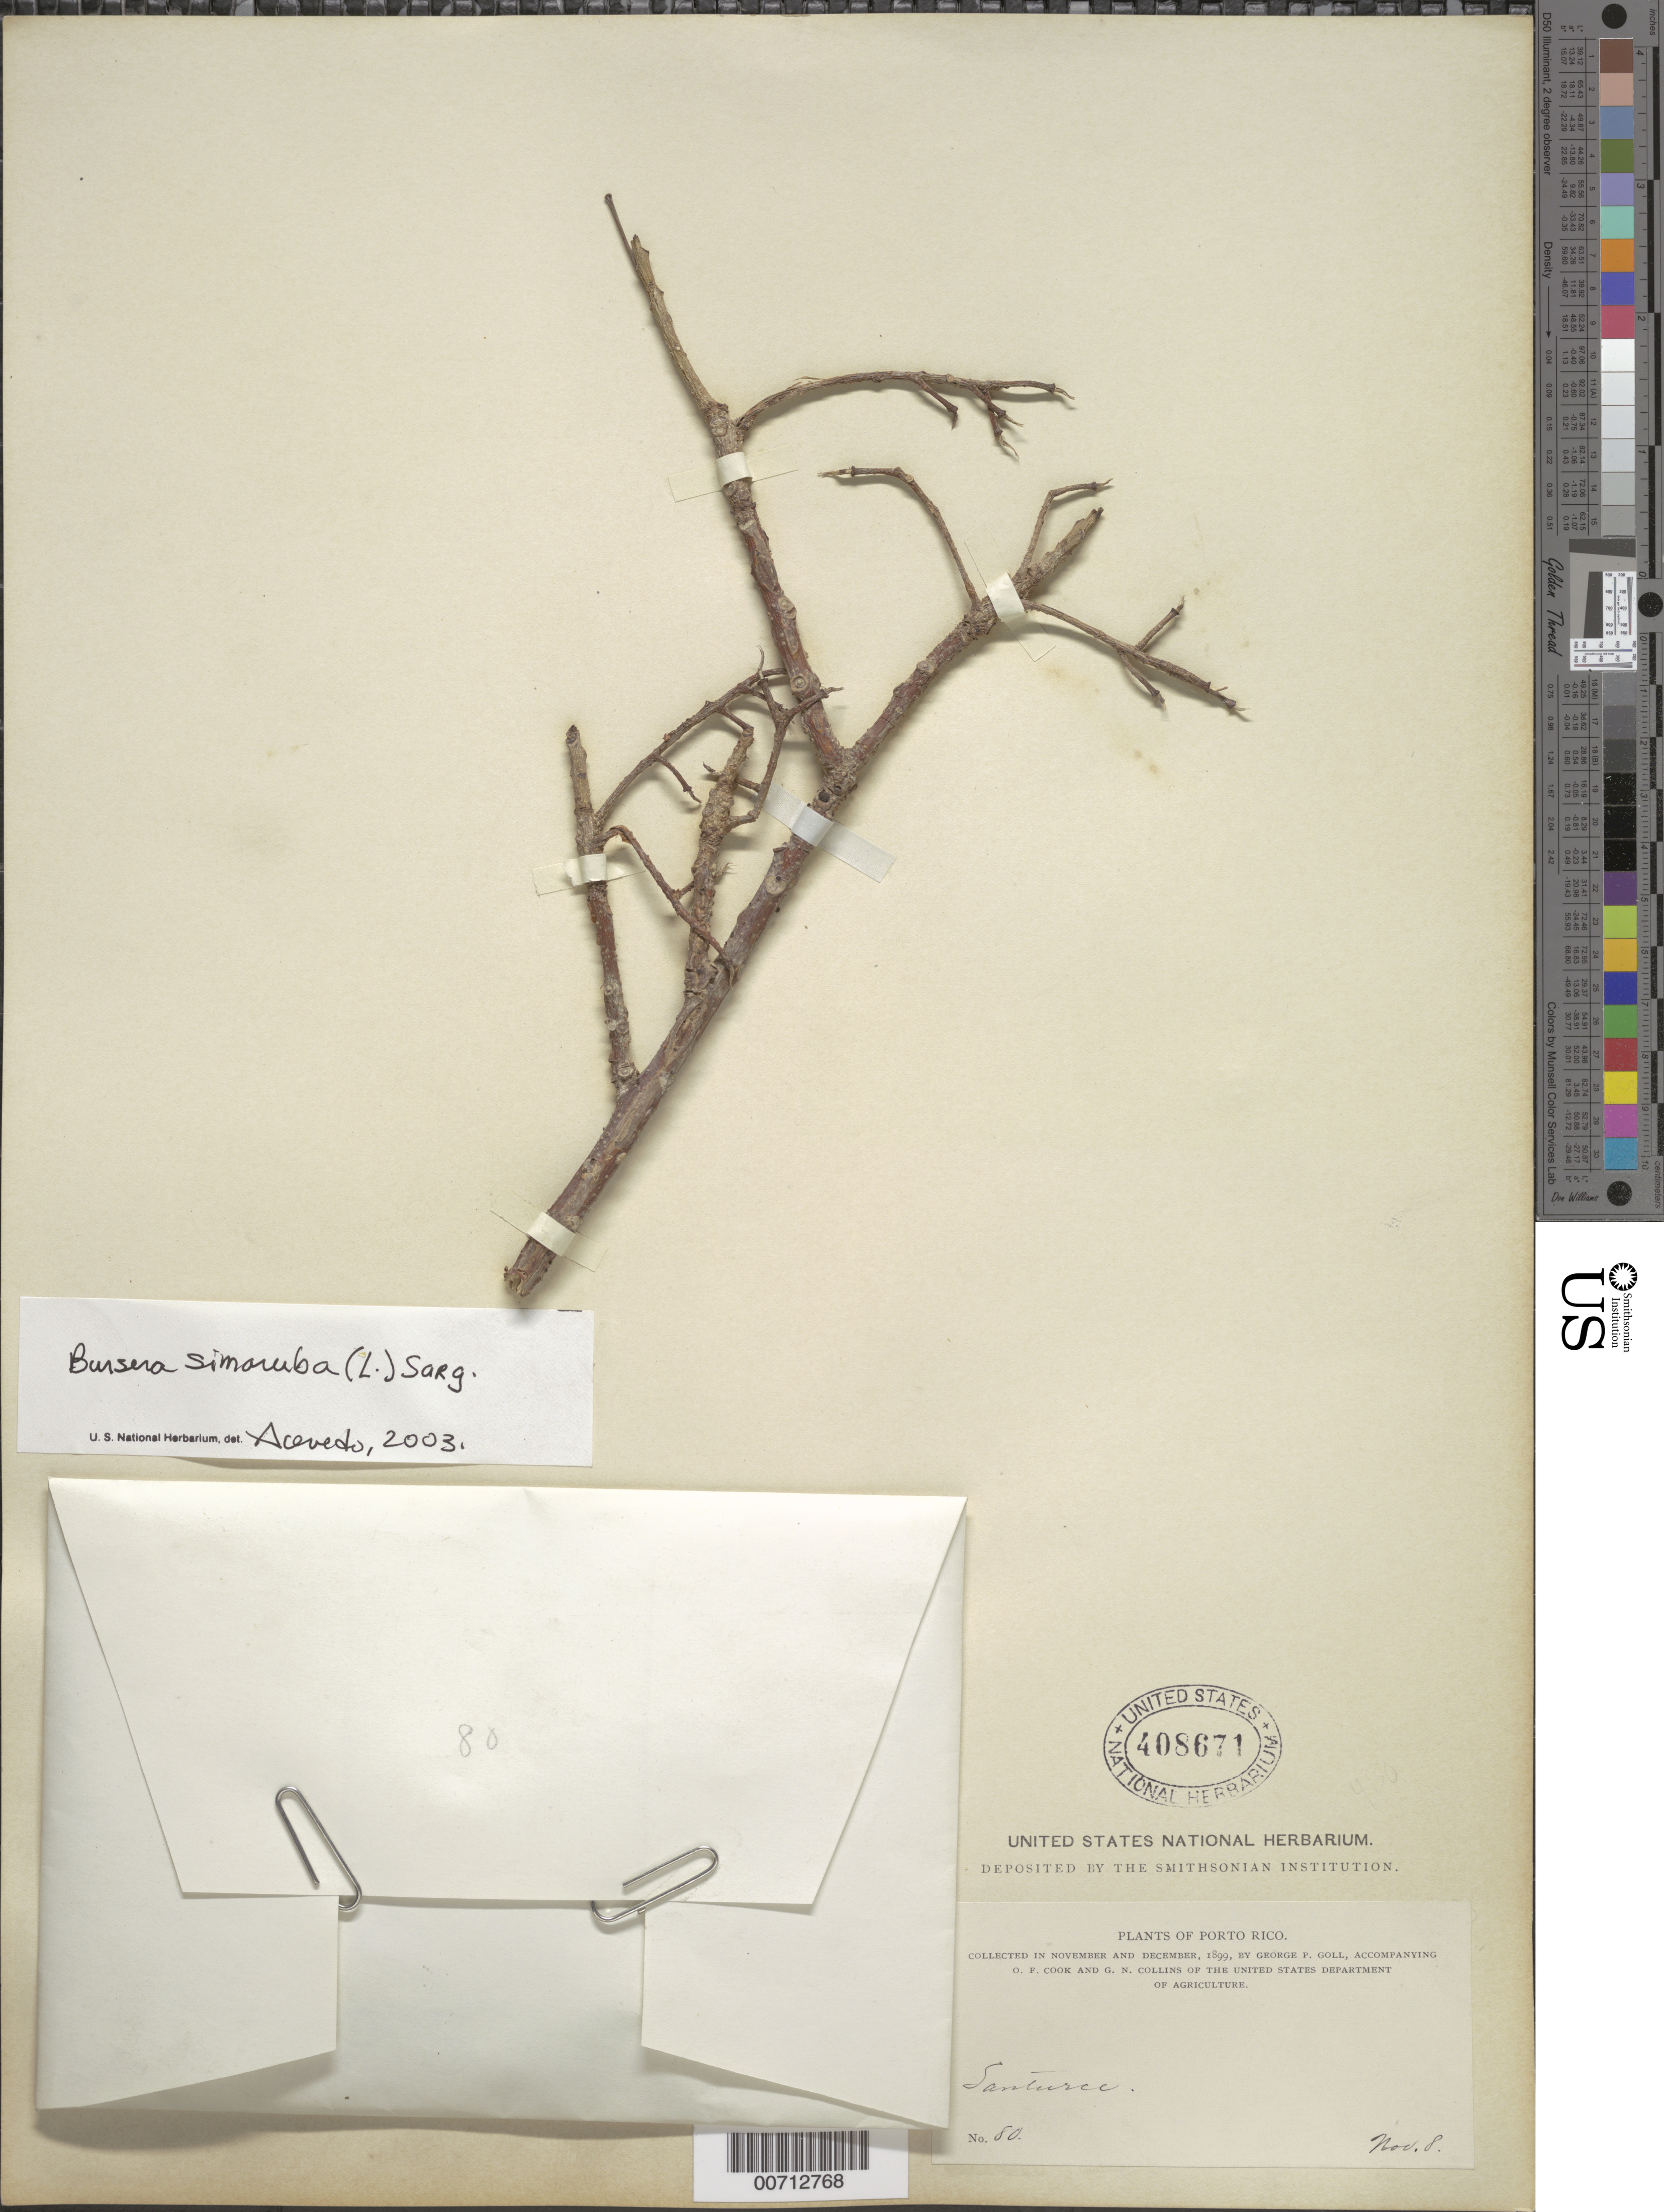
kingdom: Plantae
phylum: Tracheophyta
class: Magnoliopsida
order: Fabales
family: Fabaceae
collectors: G. Goll, O. F. Cook & G. Collins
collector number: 80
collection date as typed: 08 Nov 1899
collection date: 1899-11-08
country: Puerto Rico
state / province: Santurce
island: Greater Antilles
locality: Santurce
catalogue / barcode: US 408671